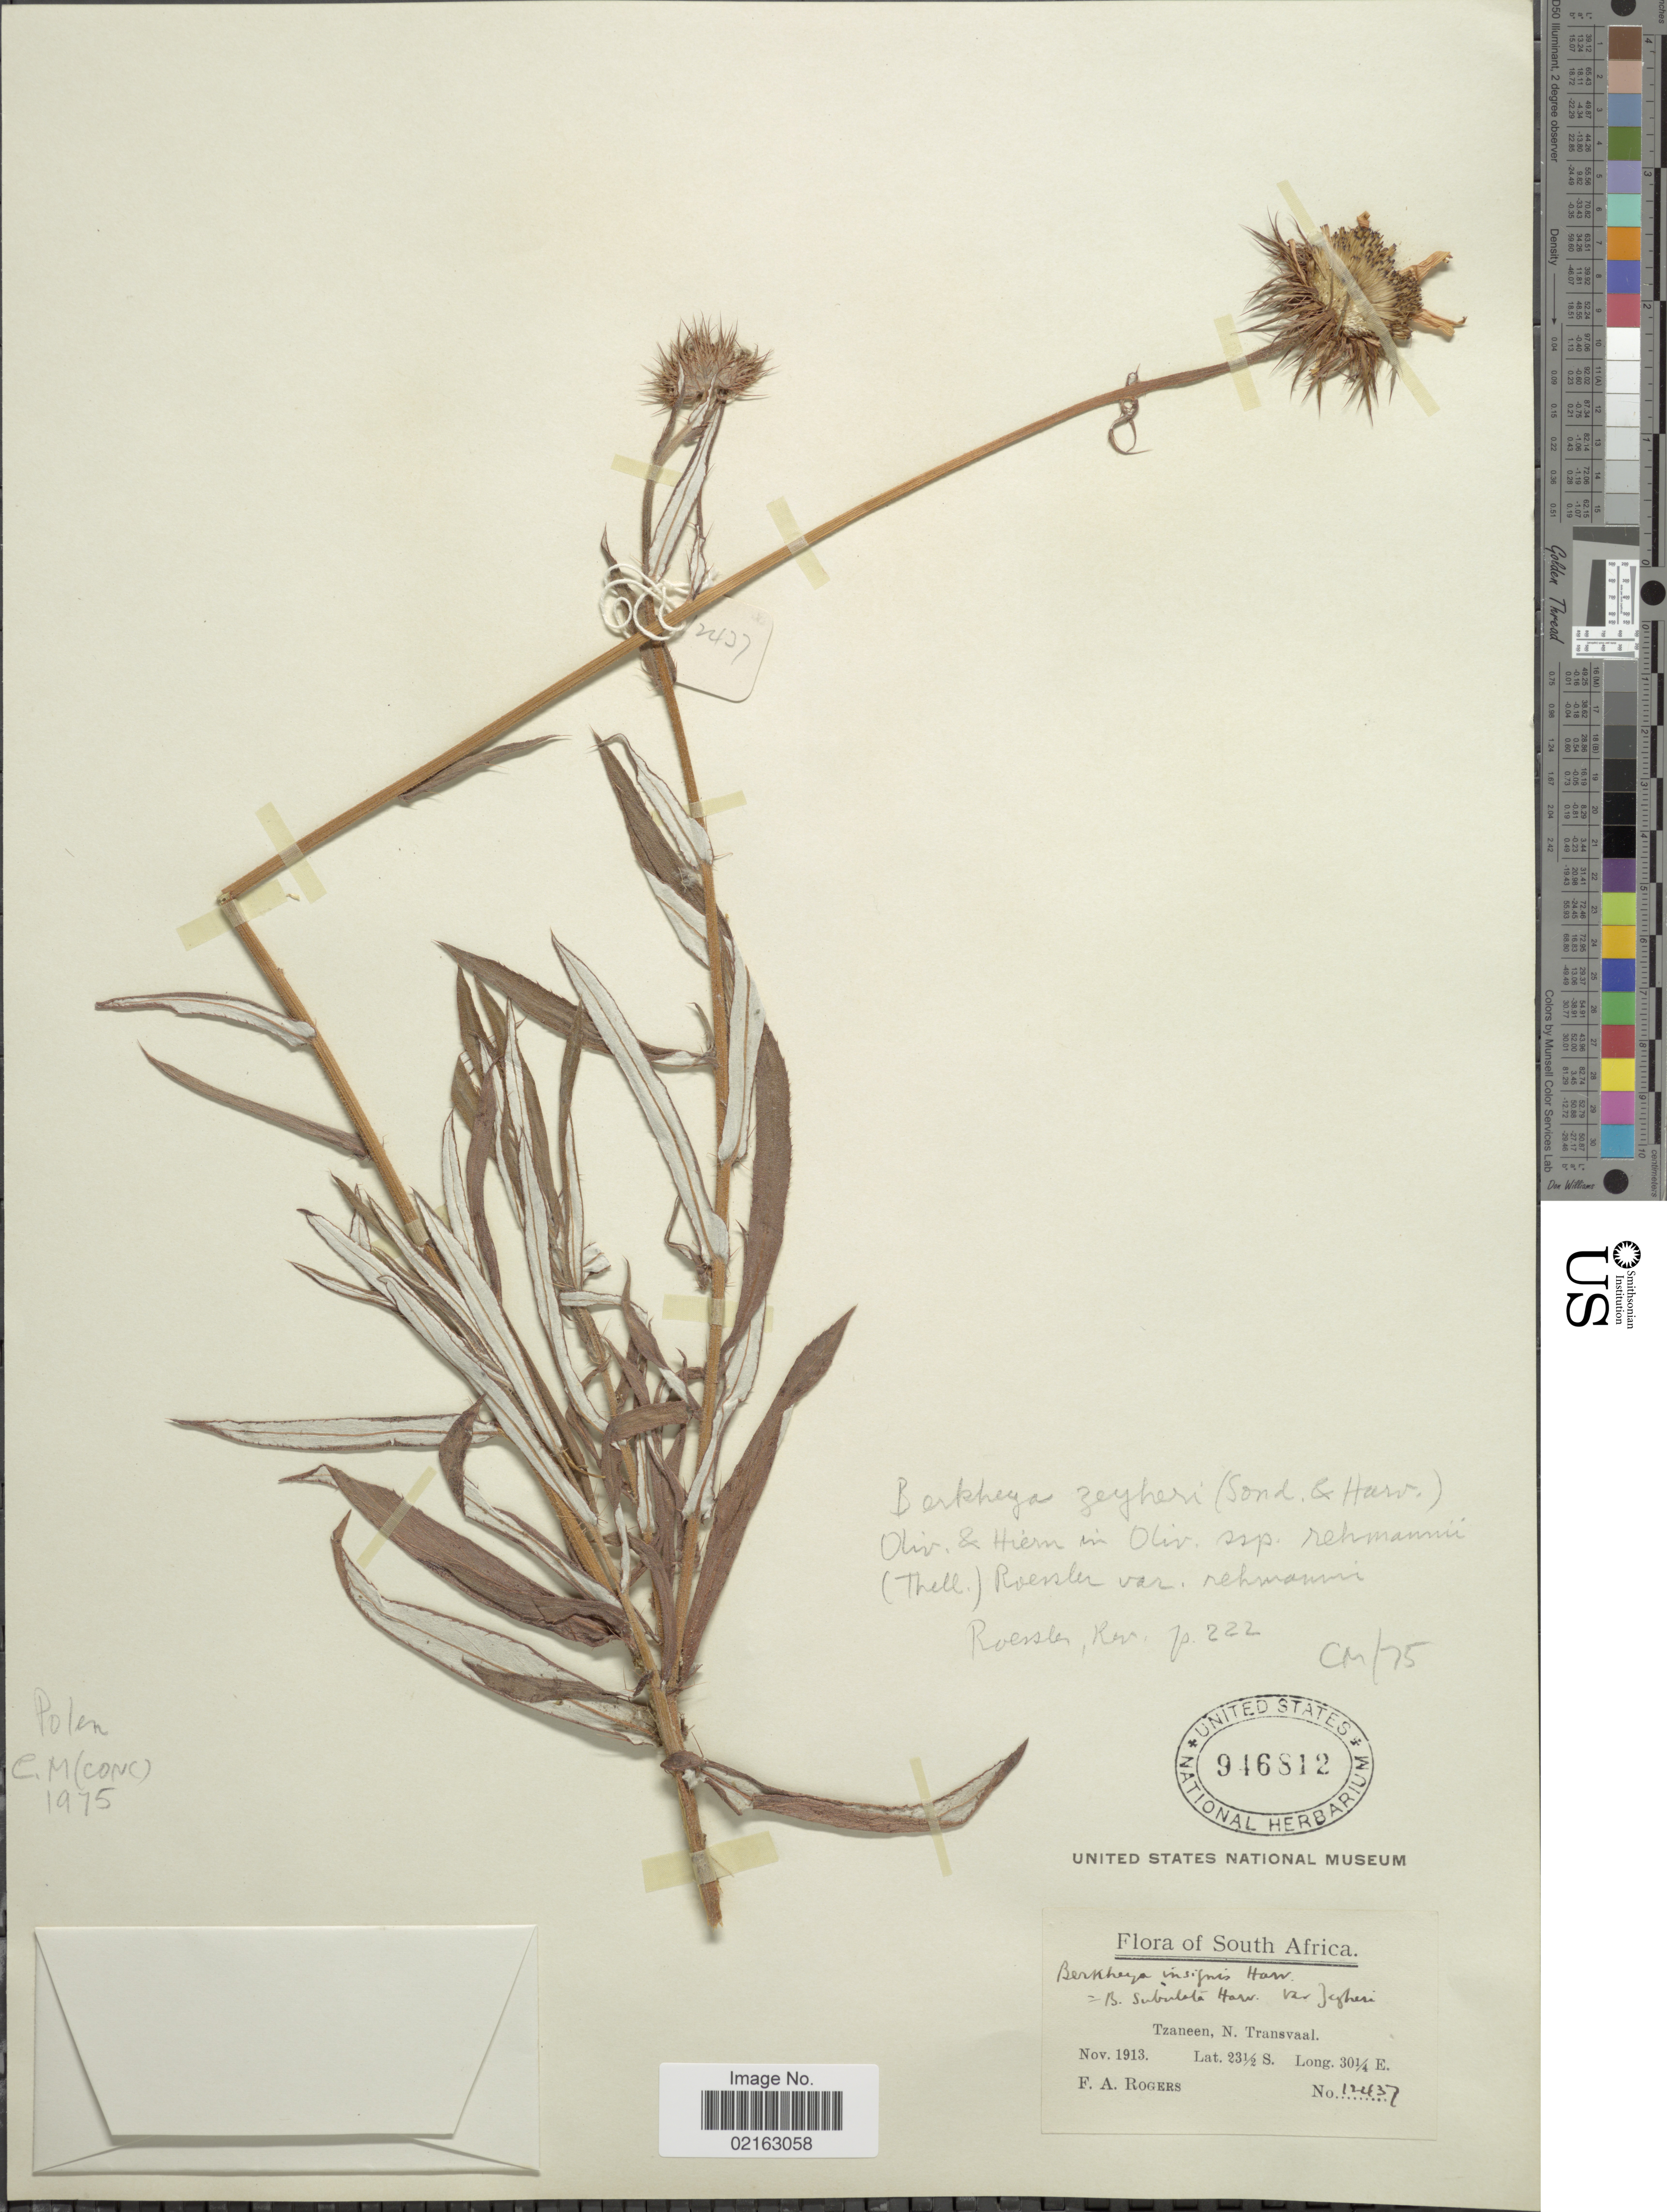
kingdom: Plantae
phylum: Tracheophyta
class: Magnoliopsida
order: Asterales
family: Asteraceae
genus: Berkheya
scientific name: Berkheya zeyheri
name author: (Sond. & Harv.) Oliv. & Hiern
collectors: F. A. Rogers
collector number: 12437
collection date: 1913-11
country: South Africa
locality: Tzaneen, N. Transvaal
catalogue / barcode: US 946812